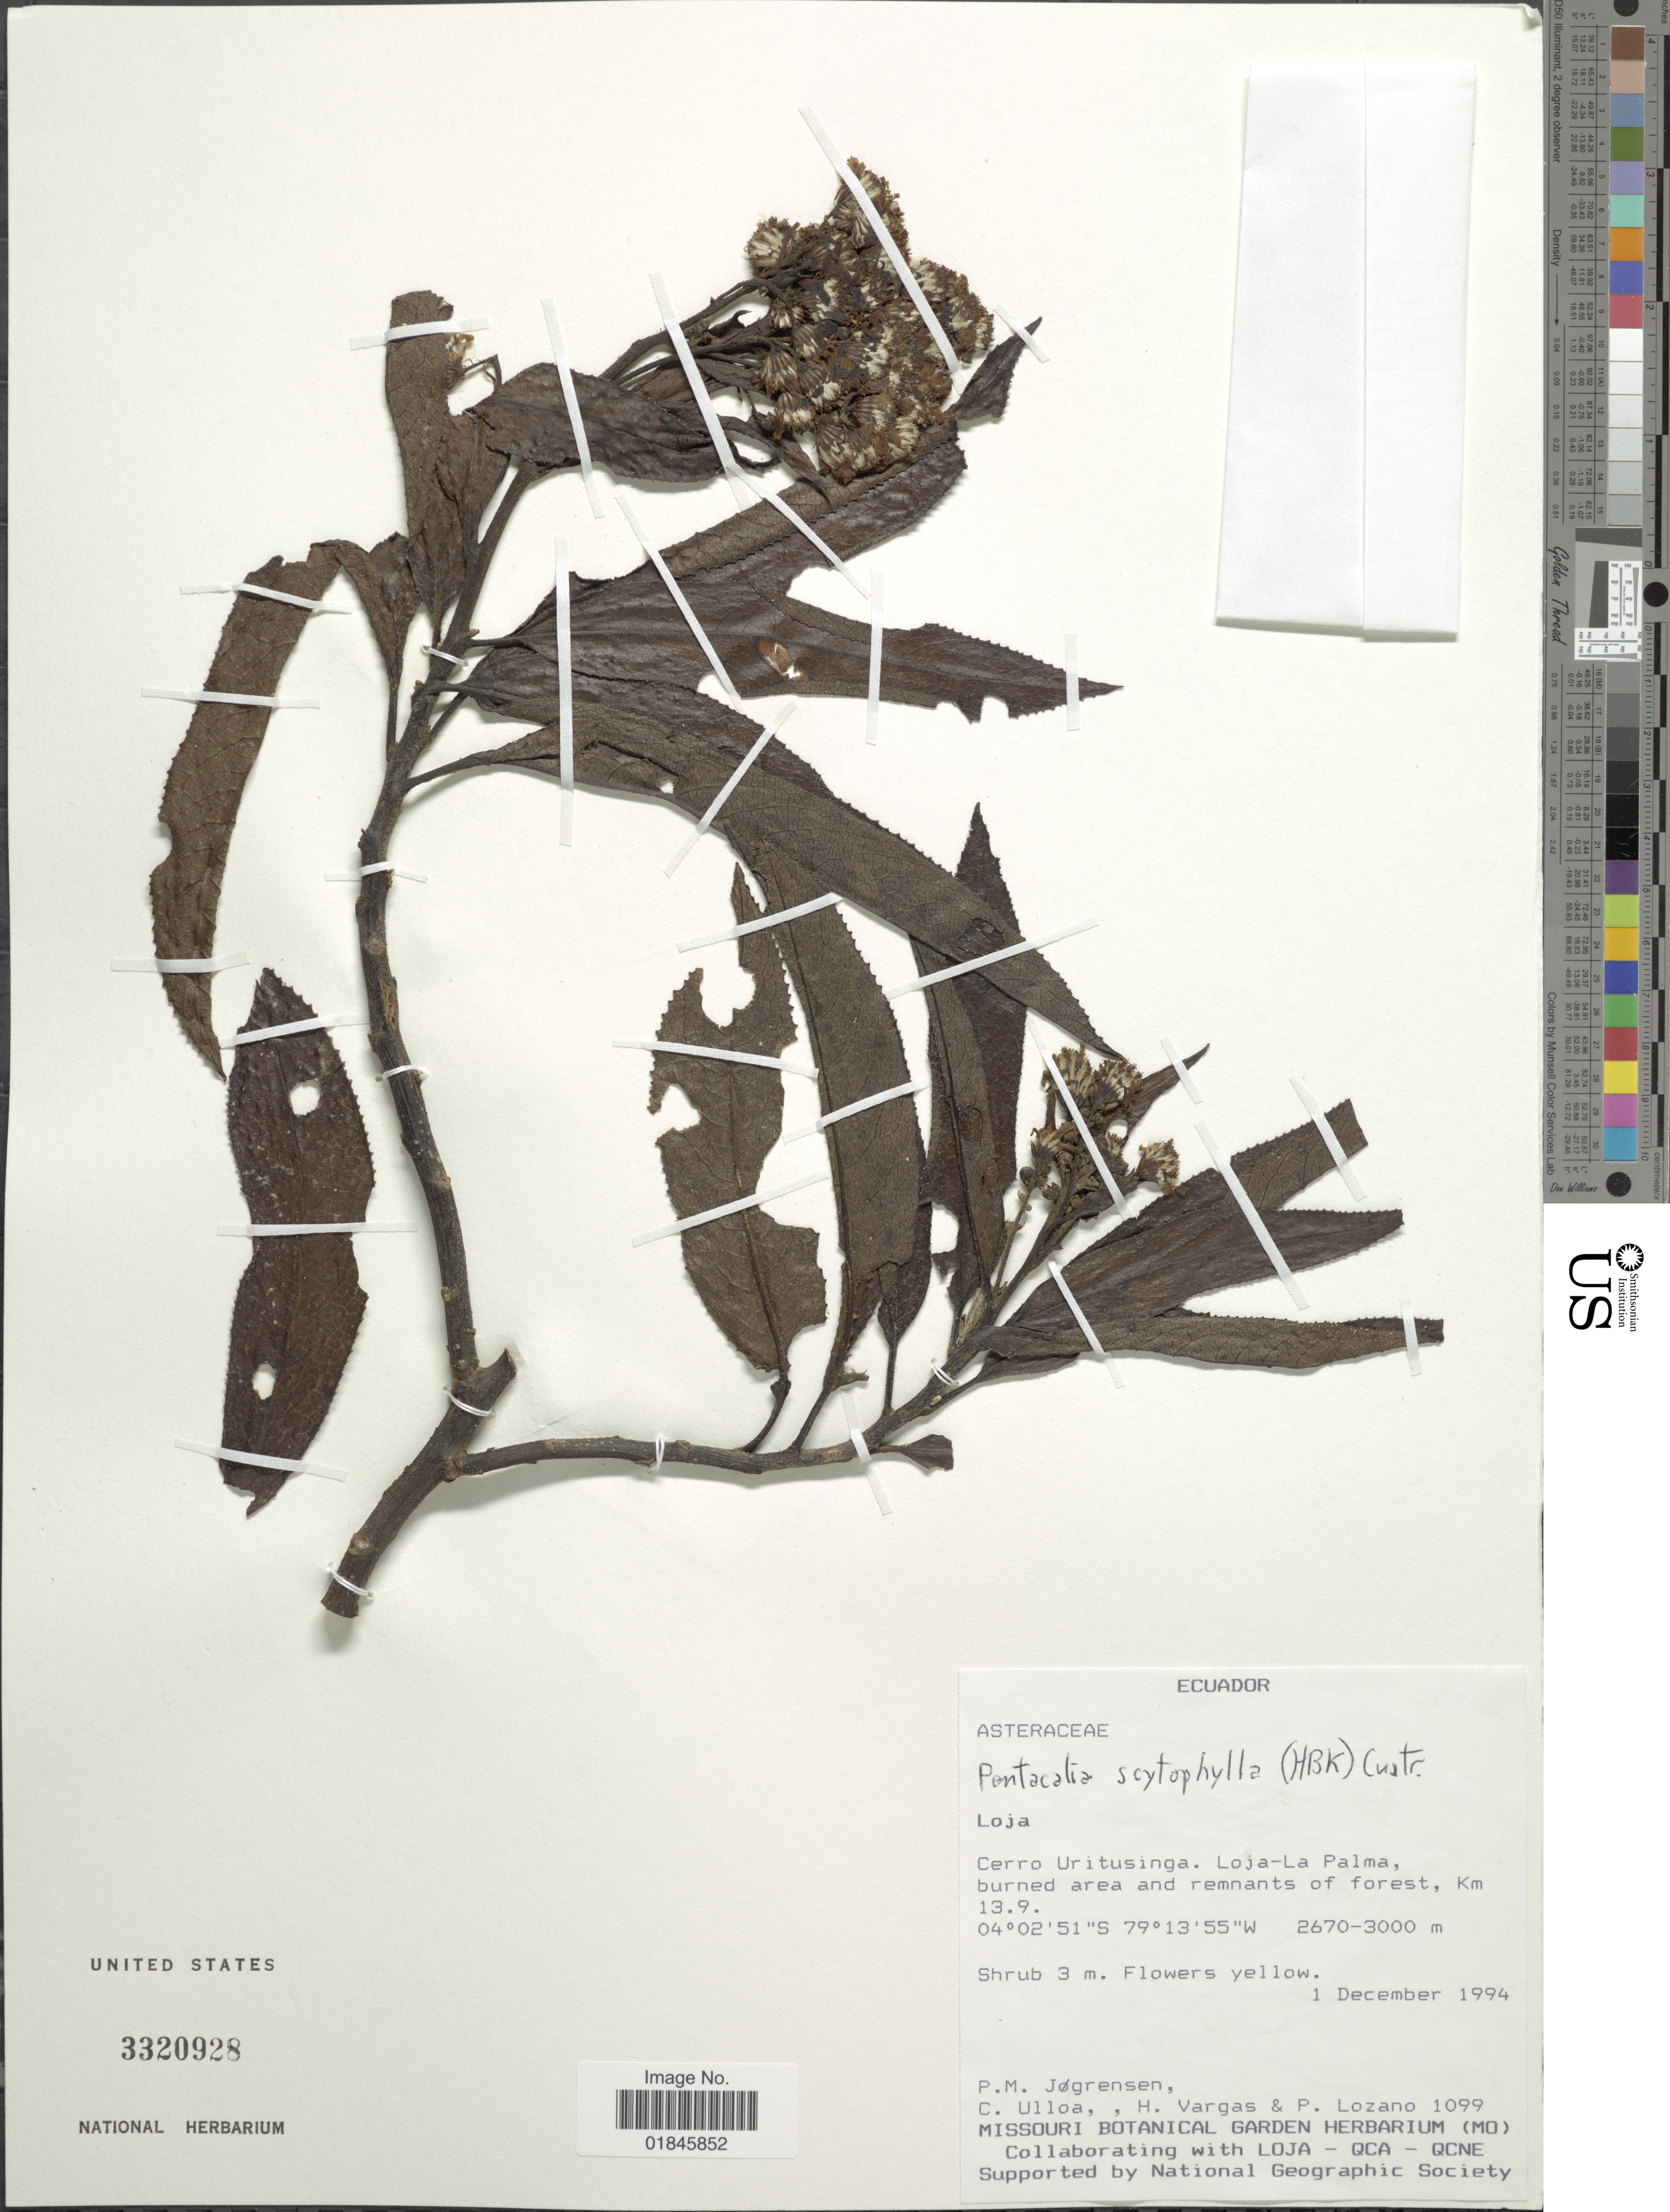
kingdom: Plantae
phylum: Tracheophyta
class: Magnoliopsida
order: Asterales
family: Asteraceae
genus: Pentacalia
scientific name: Pentacalia scitophylla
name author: Kunth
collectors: P. Jørgensen, C. Ulloa, H. Vargas & P. Lozano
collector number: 1099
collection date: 1994-12-01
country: Ecuador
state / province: Loja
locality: Cerro Uritusinga. Loja-La Palma, burned area and remnants of forests, Km 13.9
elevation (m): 2670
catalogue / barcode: US 3320928